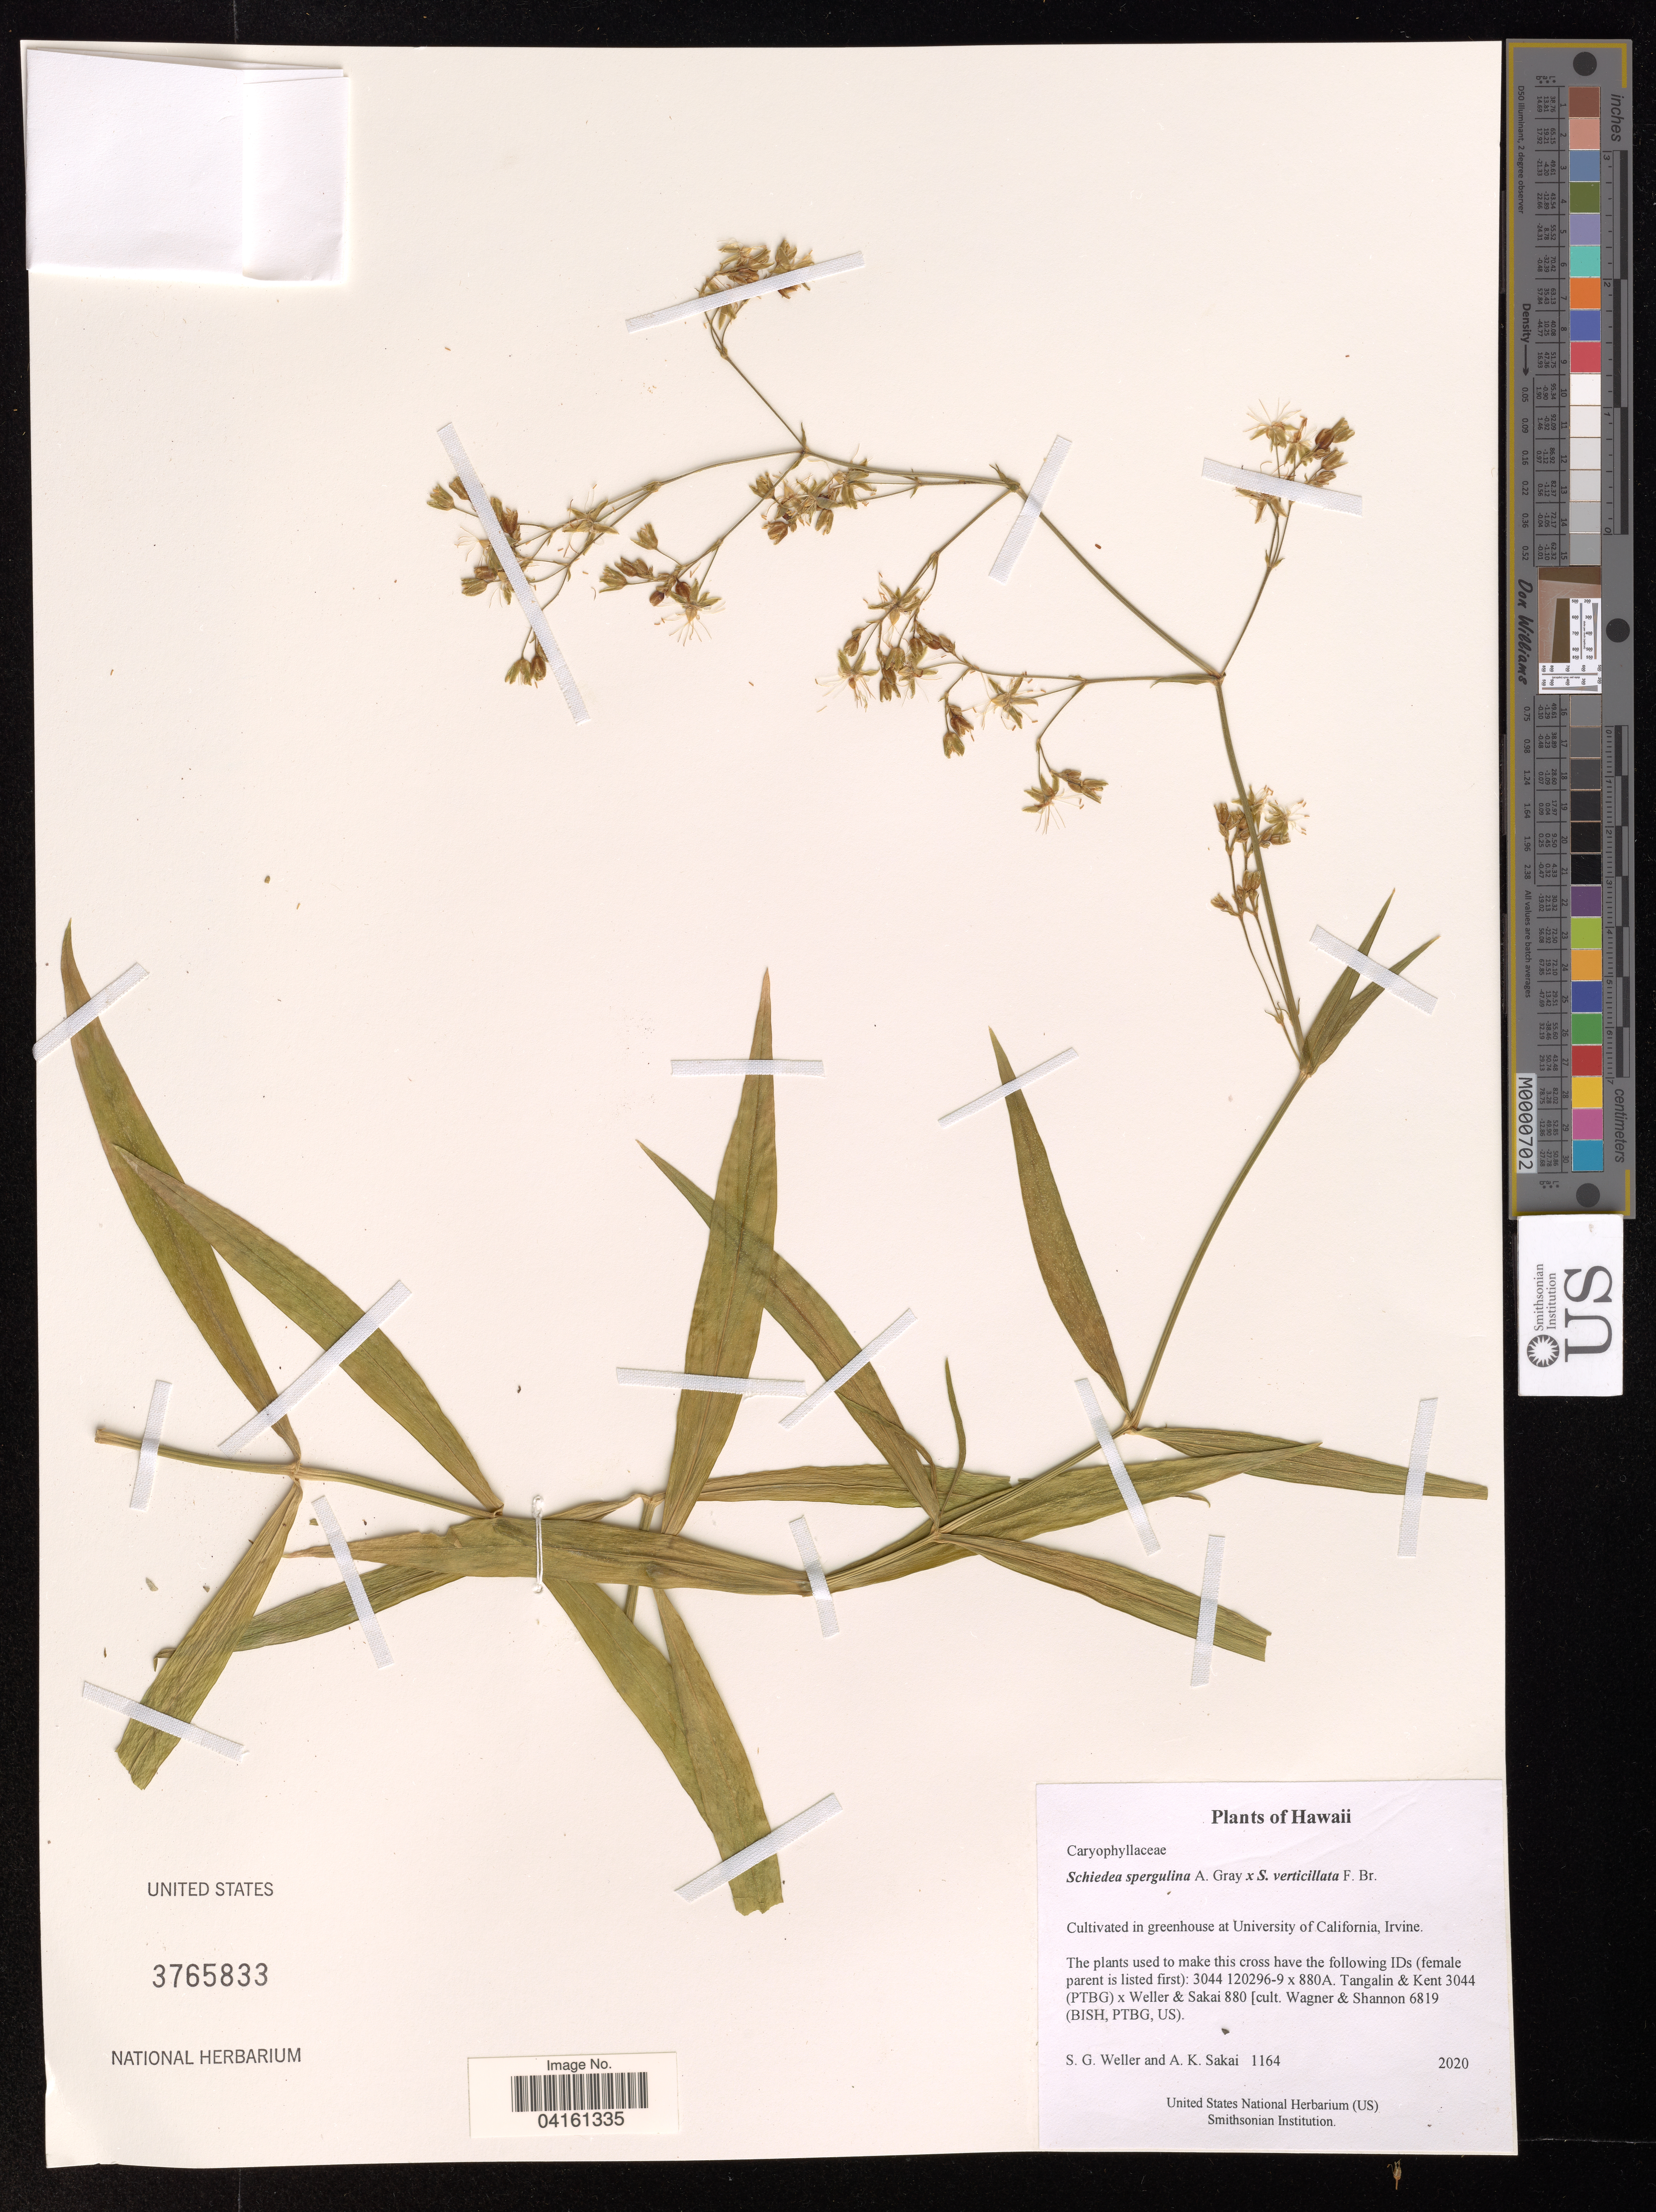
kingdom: Plantae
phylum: Tracheophyta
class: Magnoliopsida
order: Caryophyllales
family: Caryophyllaceae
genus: Schiedea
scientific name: Schiedea spergulina x S. verticillata F. Br. in Christoph. & Caum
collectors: S. G. Weller & A. Sakai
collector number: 1164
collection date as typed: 2020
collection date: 2020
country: United States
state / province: California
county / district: Orange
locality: Cultivated in greenhouse at University of California, Irvine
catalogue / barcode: US 3765833